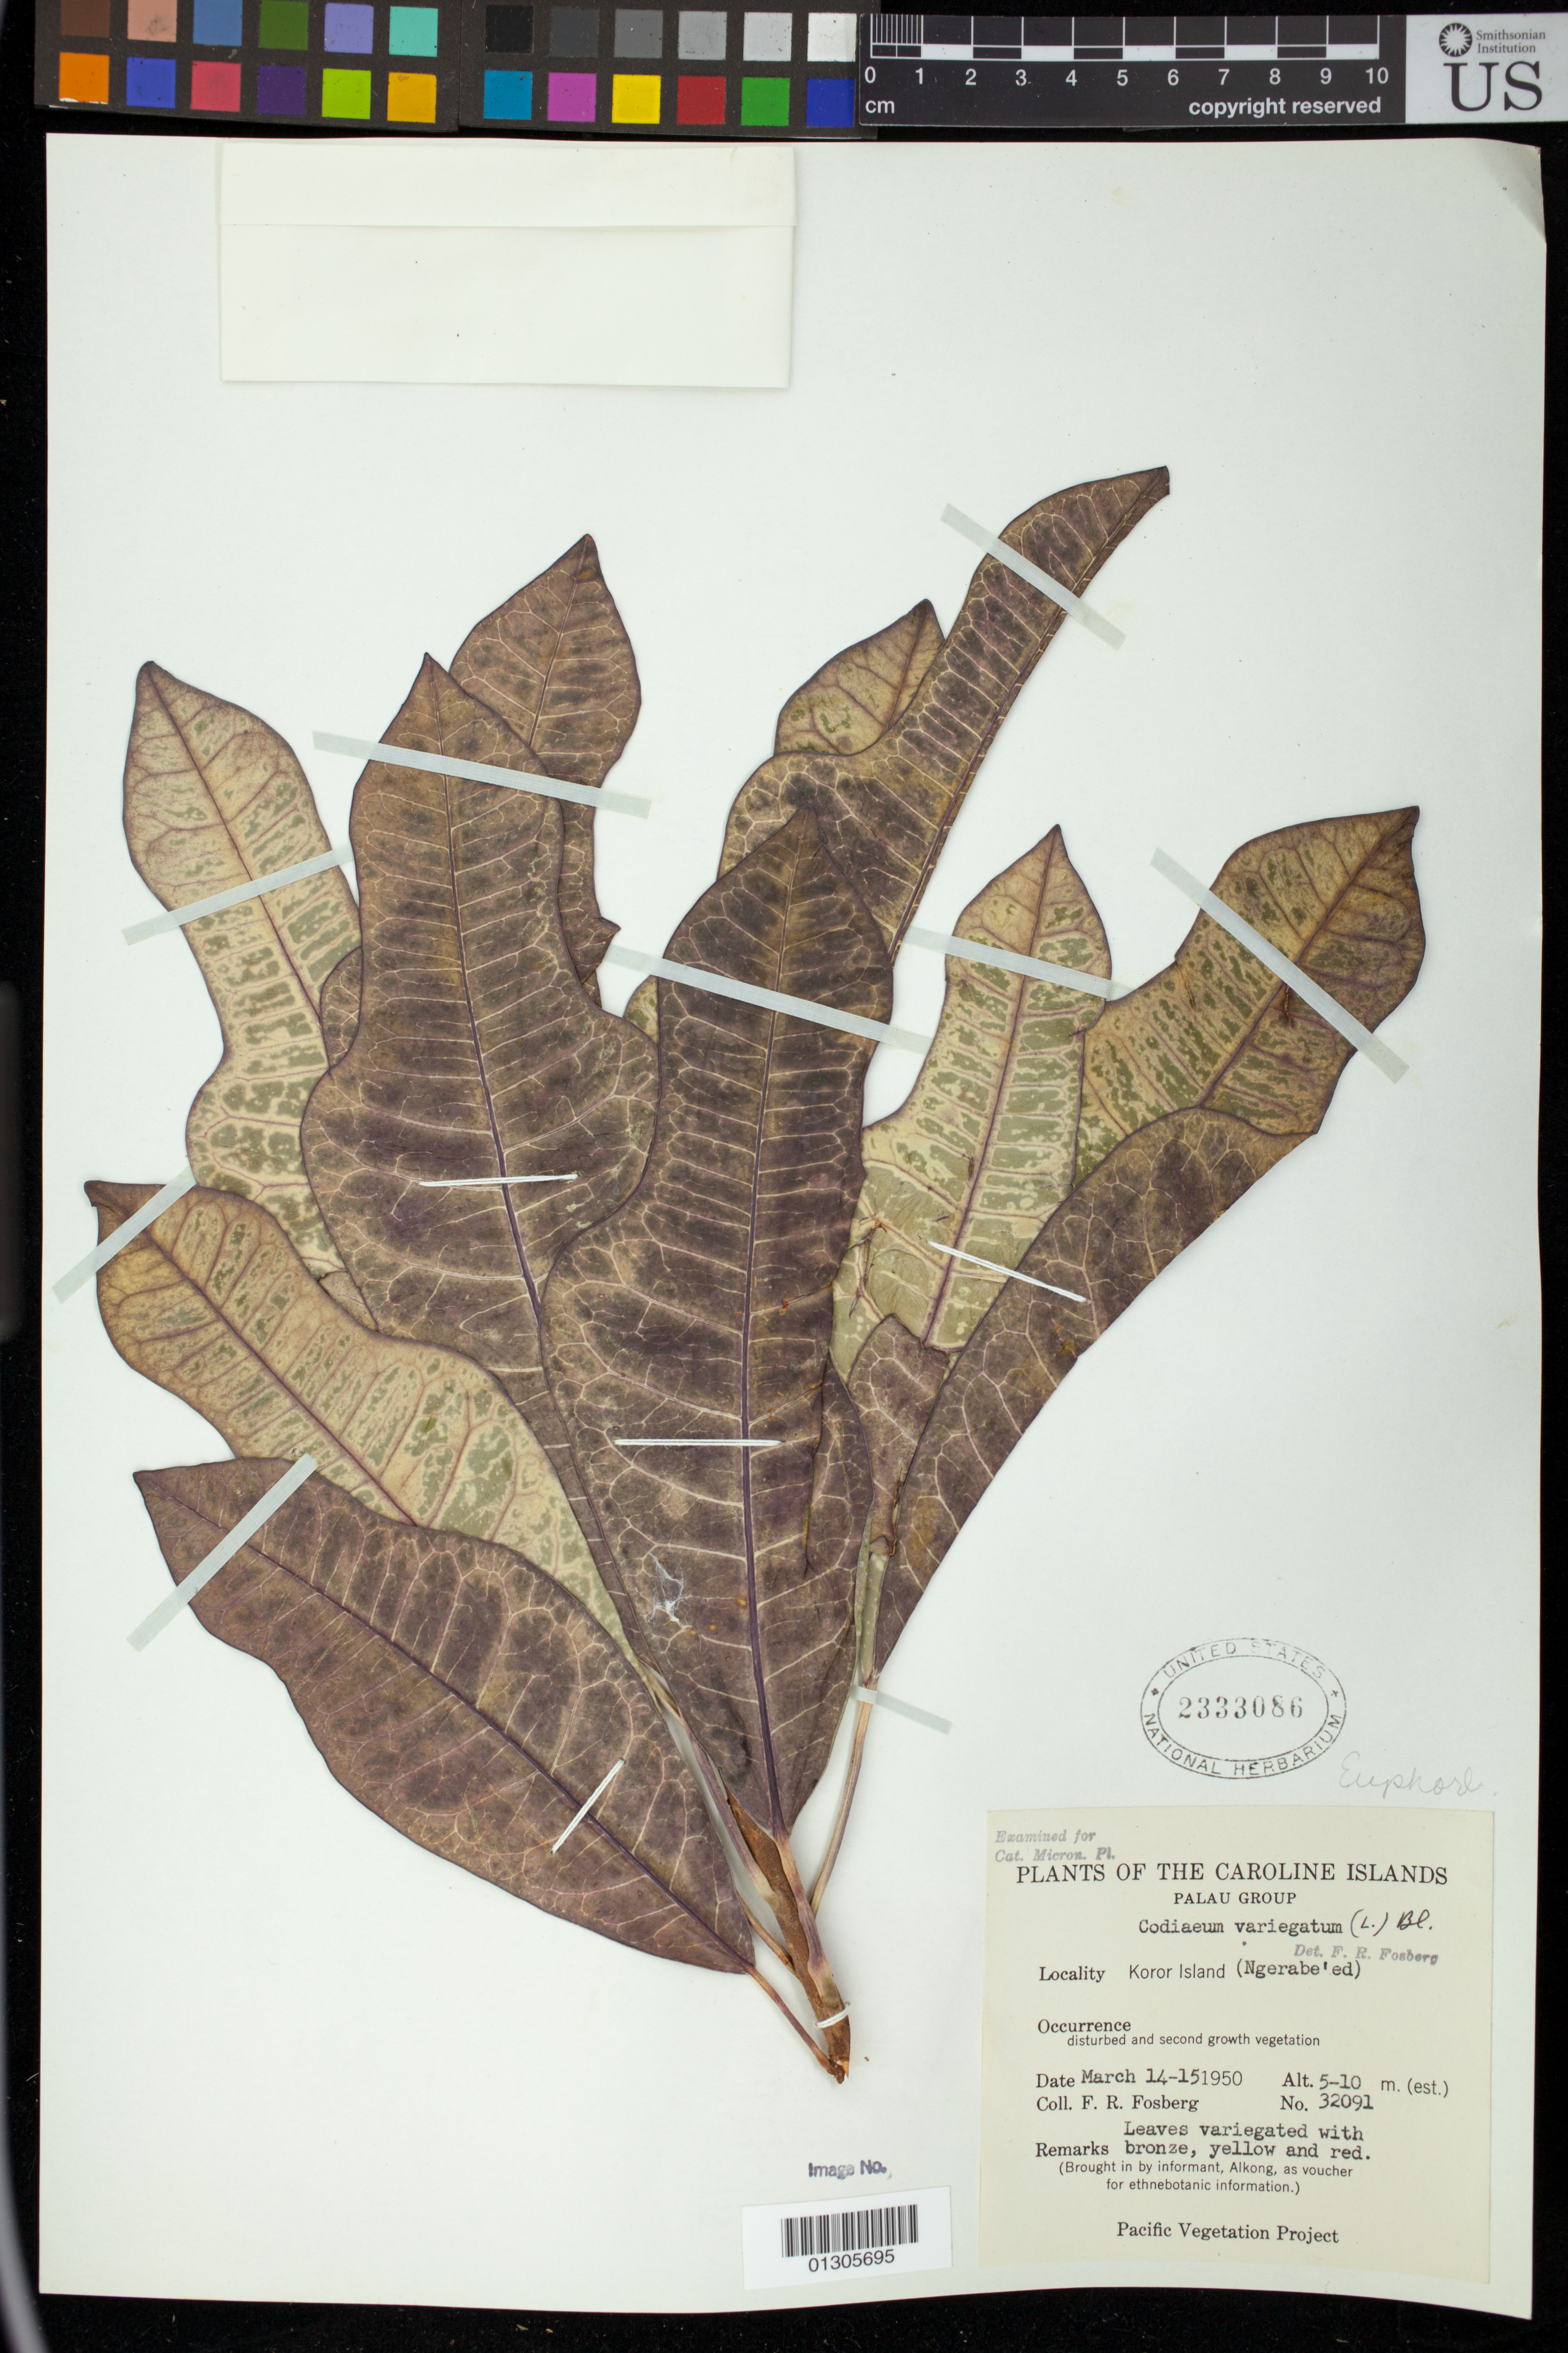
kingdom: Plantae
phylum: Tracheophyta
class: Magnoliopsida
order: Malpighiales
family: Euphorbiaceae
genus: Codiaeum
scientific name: Codiaeum variegatum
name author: (L.) Rumph. ex A. Juss.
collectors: F. R. Fosberg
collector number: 32091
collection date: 1950-03-14/1950-03-15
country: Palau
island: Oreor [Koror]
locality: Koror Island (Ngerabe'ed)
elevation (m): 5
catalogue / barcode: US 2333086